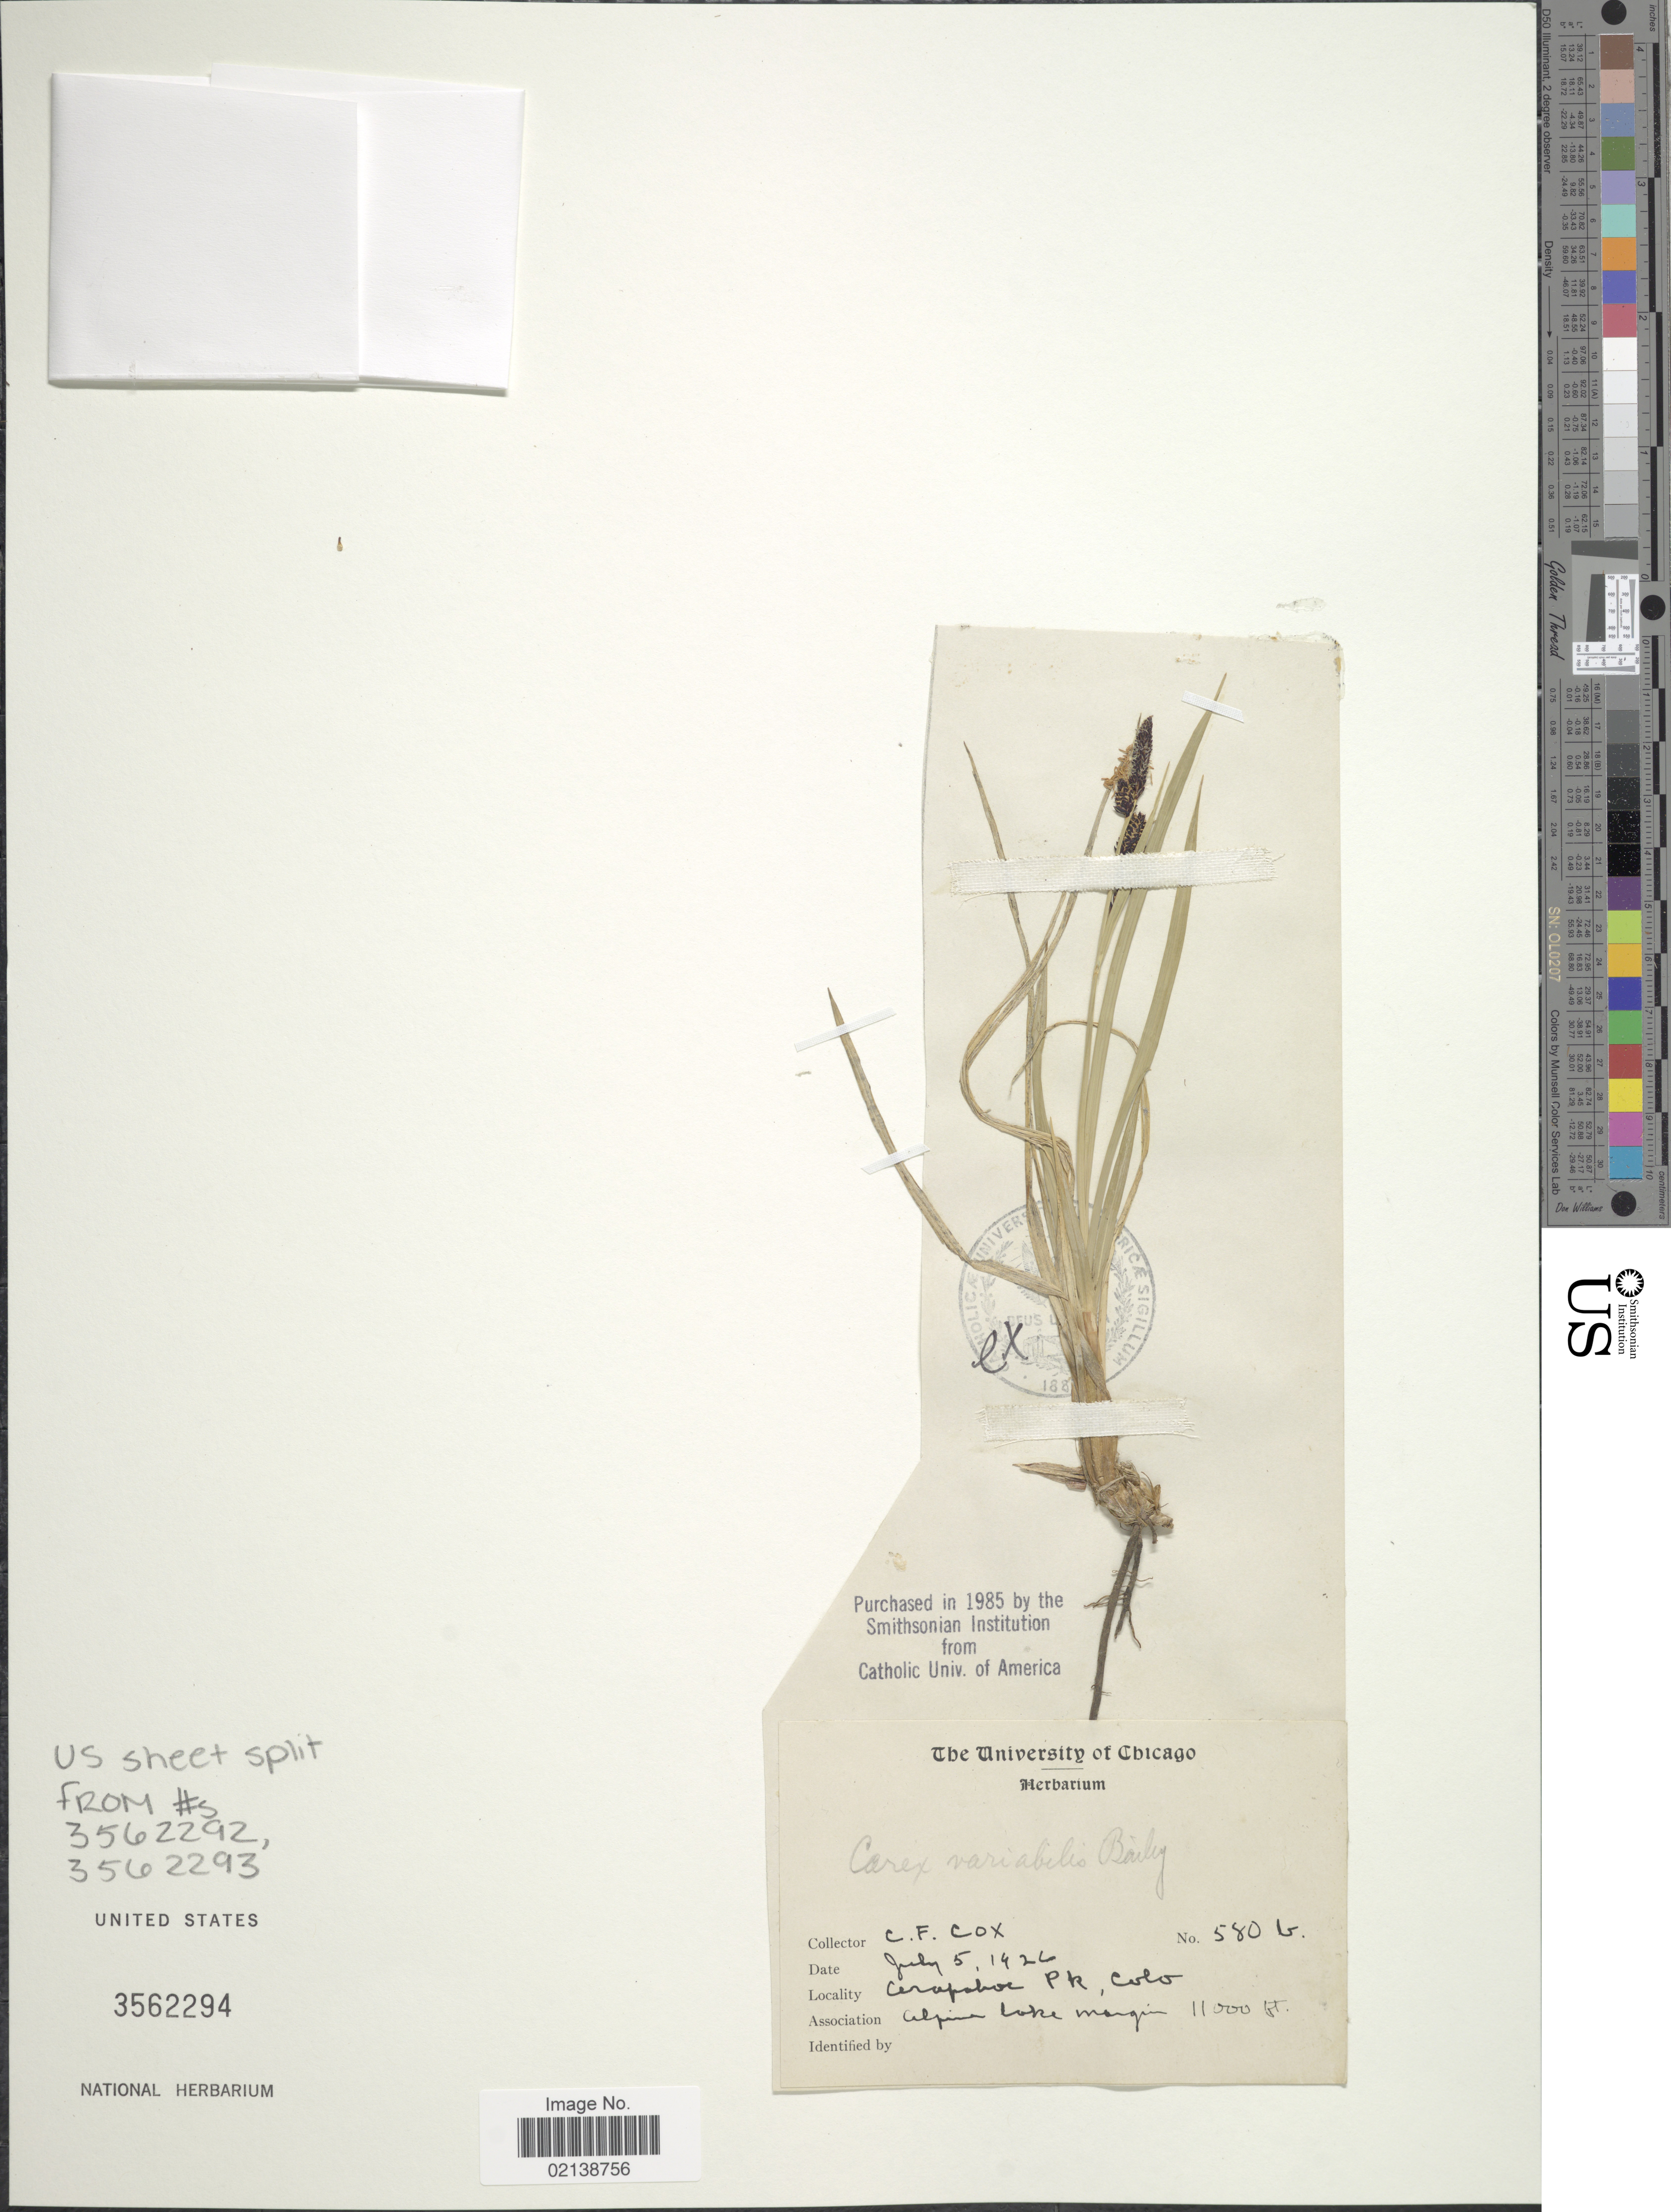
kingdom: Plantae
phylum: Tracheophyta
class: Liliopsida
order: Poales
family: Cyperaceae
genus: Carex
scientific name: Carex aquatilis var. aquatilis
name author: Wahlenb.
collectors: C. Cox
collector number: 580b*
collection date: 1926-07-05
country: United States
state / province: Colorado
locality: Arapahoe Park, Colo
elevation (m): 3353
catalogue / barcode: US 3562294